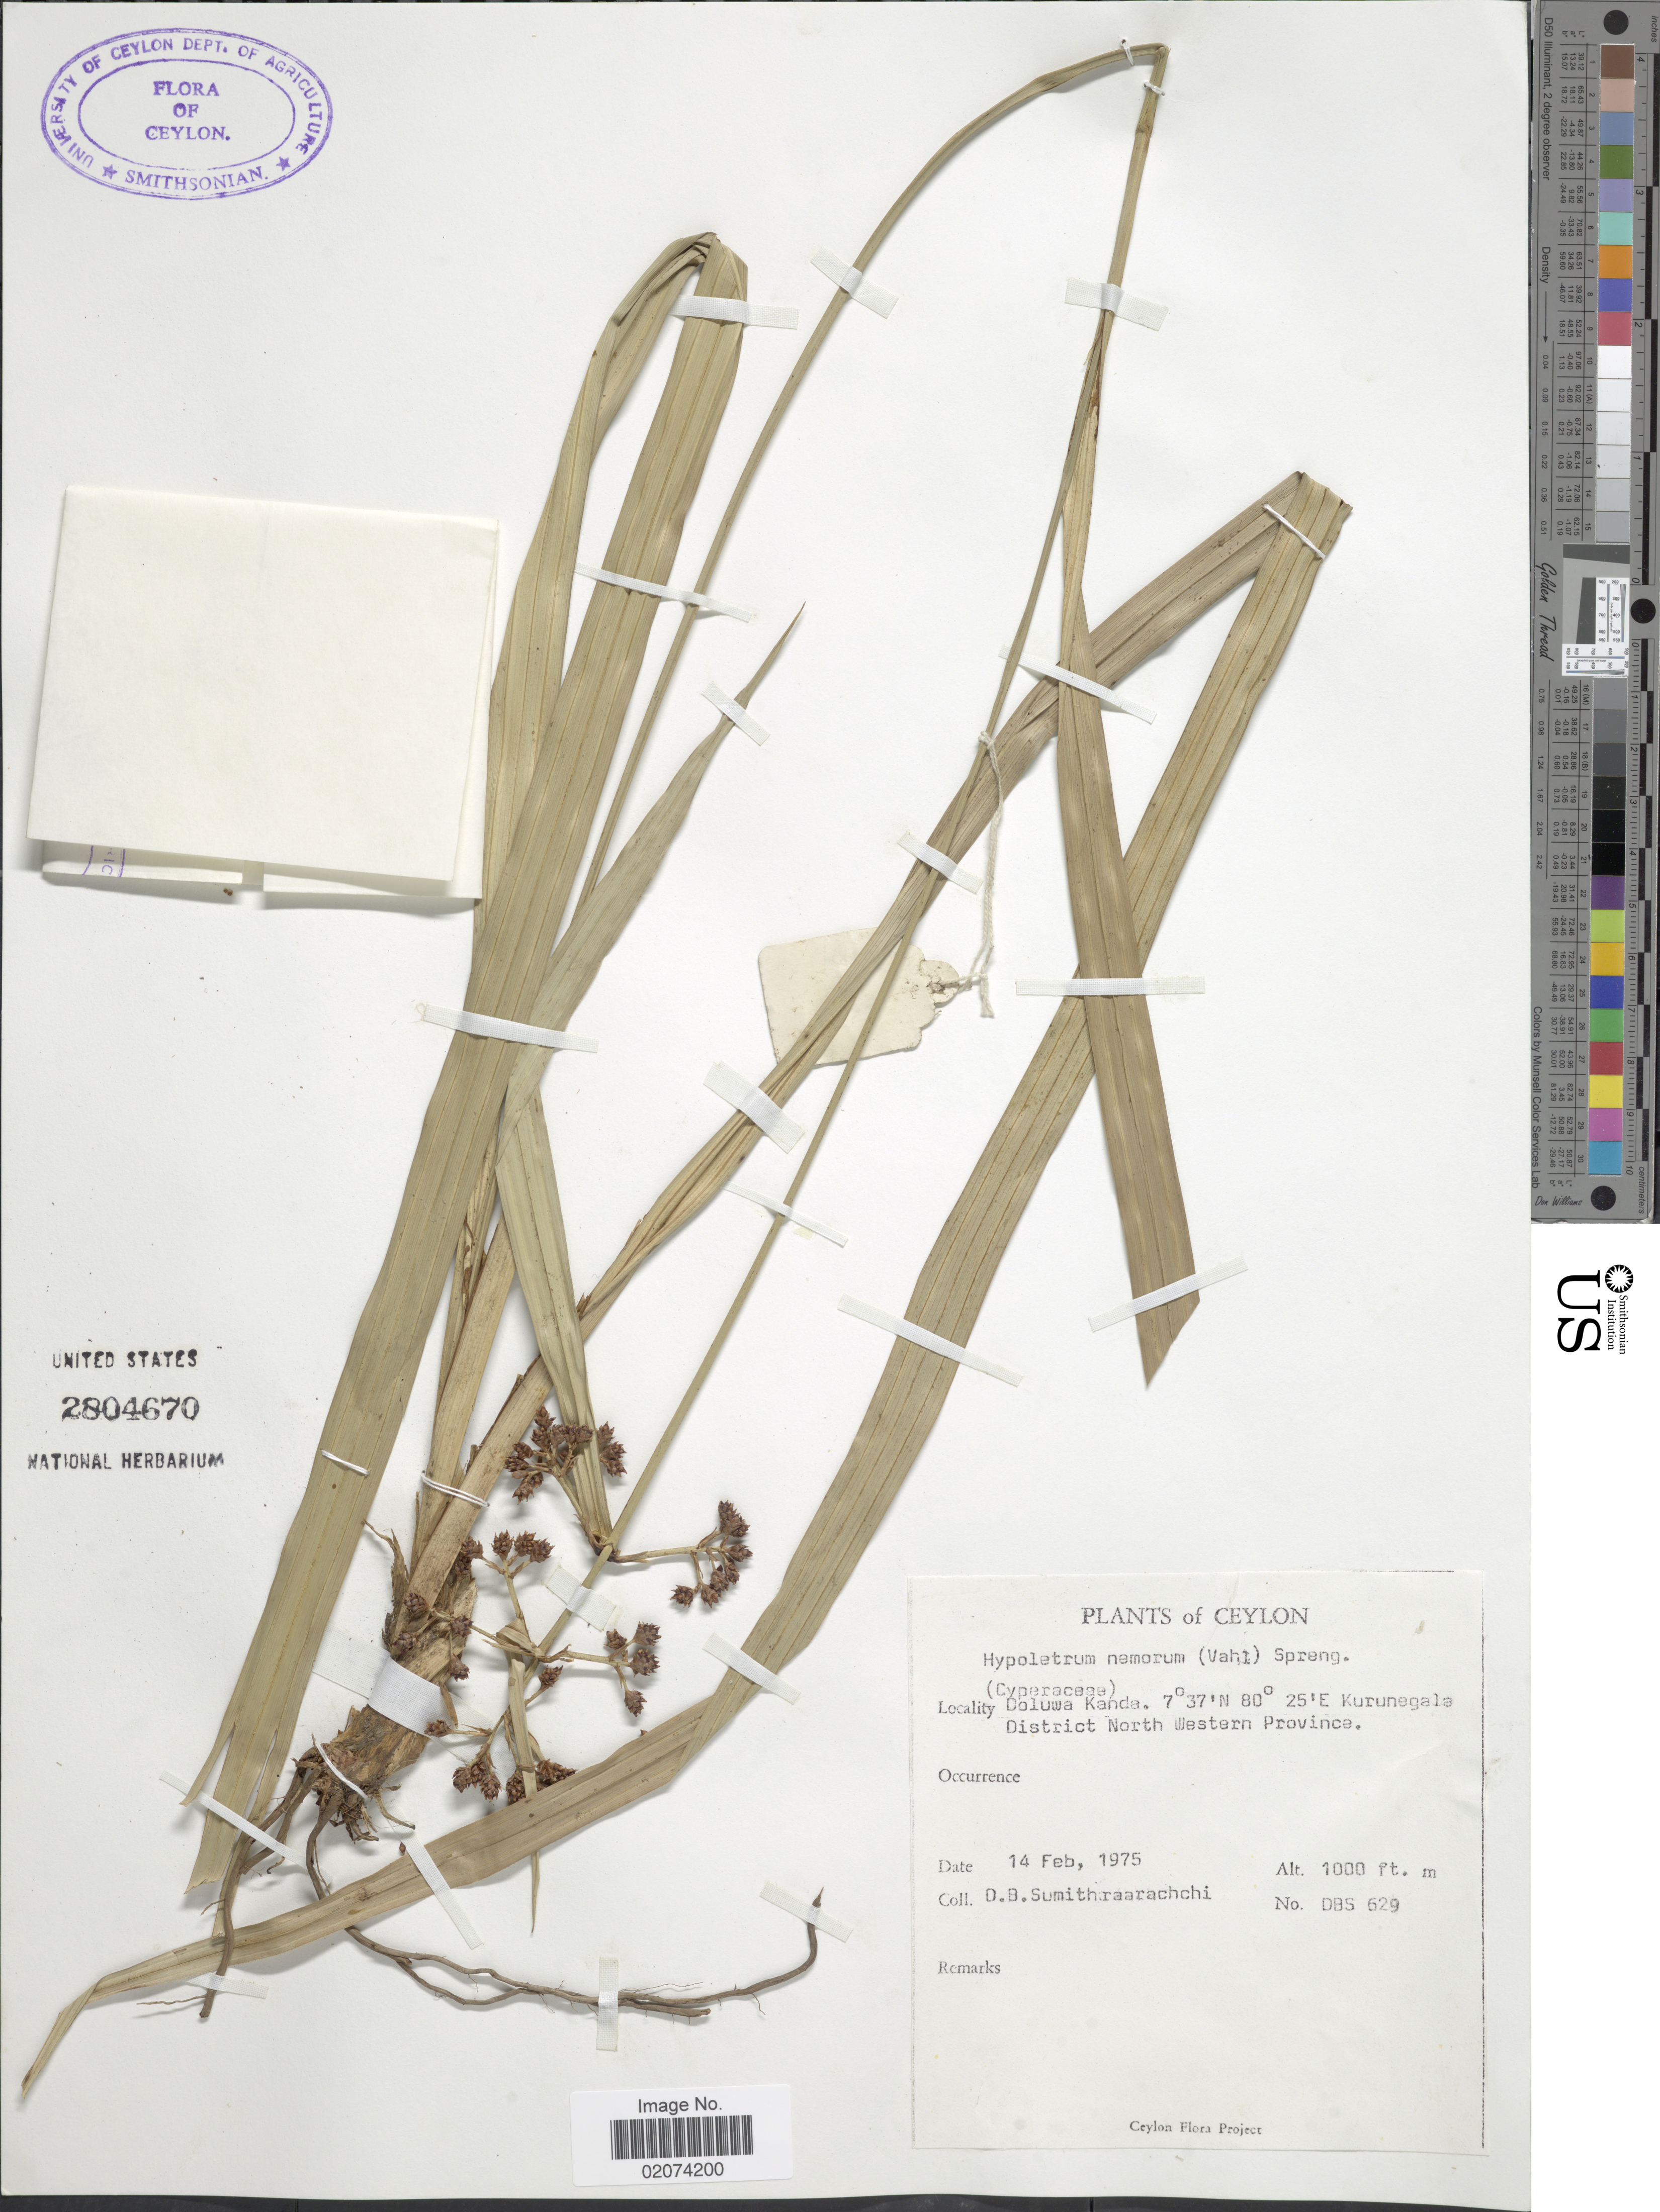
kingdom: Plantae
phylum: Tracheophyta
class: Liliopsida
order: Poales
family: Cyperaceae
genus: Hypolytrum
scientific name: Hypolytrum nemorum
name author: (Vahl) Spreng.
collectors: D. B. Sumithraarachchi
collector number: DBS629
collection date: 1975-02-14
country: Sri Lanka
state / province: North Western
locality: Ceylon, Doluwa Kanda, Kurunegala District, Northwestern Province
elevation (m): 305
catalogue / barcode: US 2804670